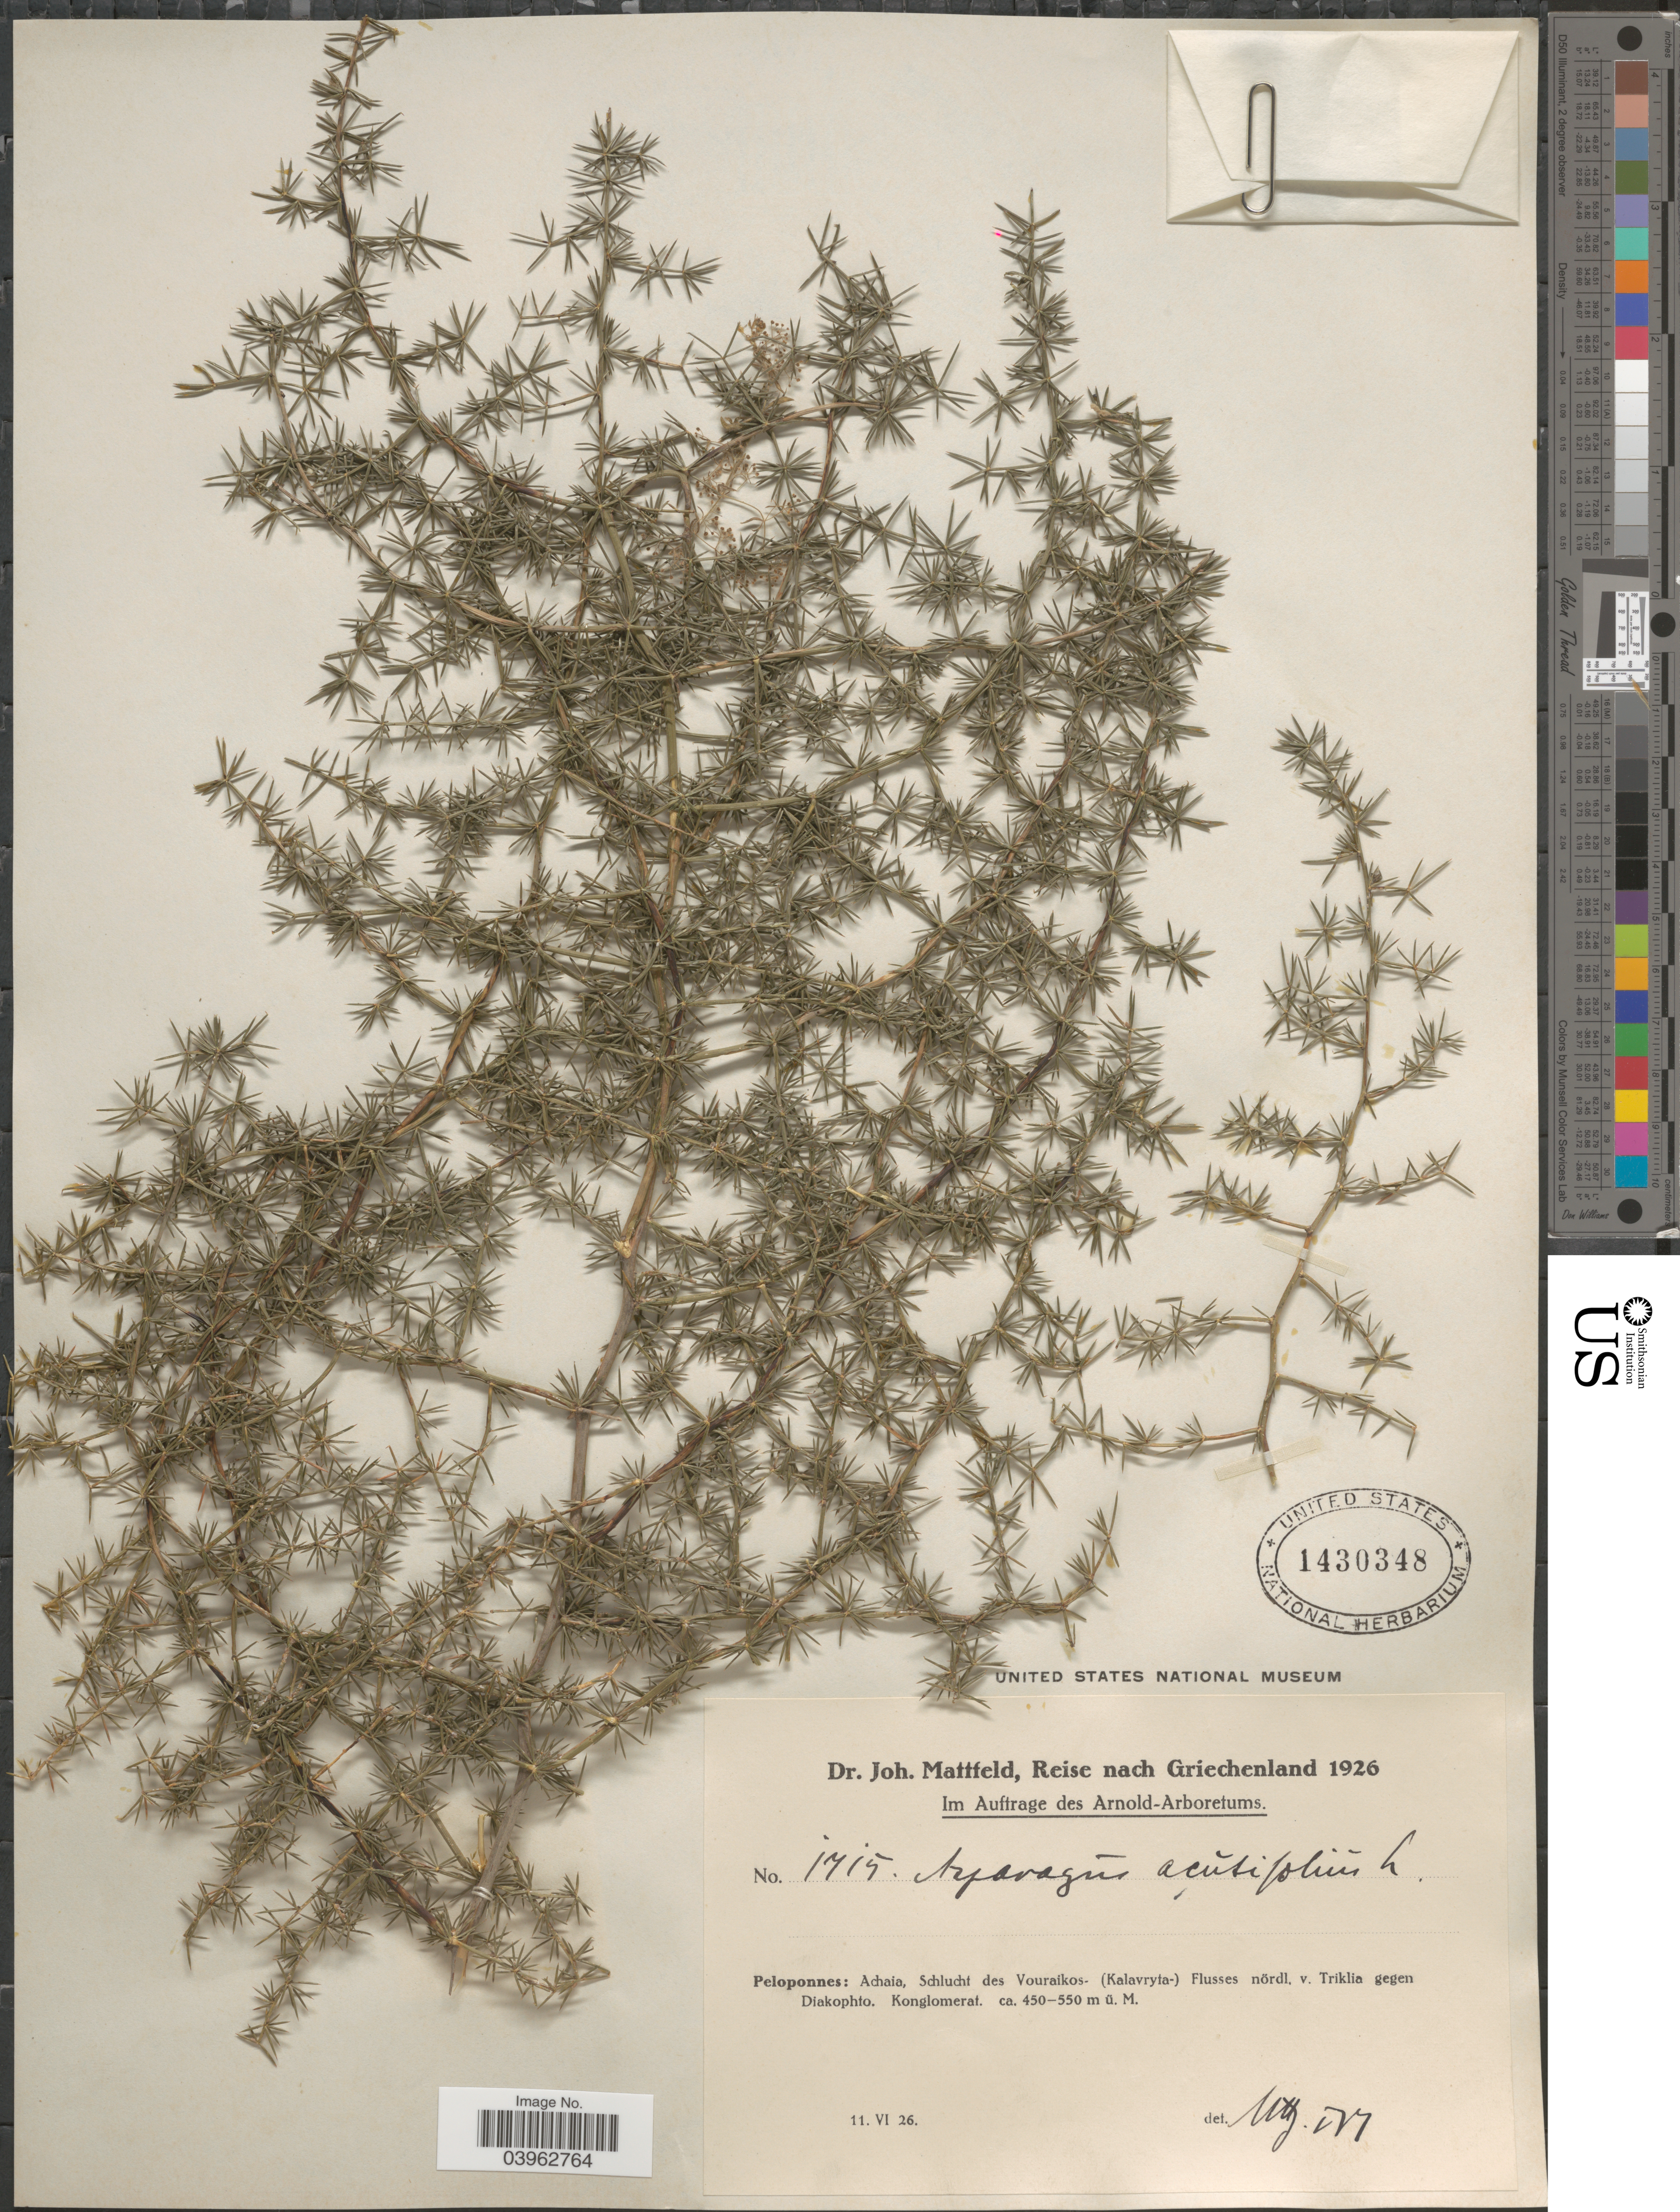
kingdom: Plantae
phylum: Tracheophyta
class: Liliopsida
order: Asparagales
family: Asparagaceae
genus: Asparagus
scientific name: Asparagus acutifolius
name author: L.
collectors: J. Mattfeld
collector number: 1715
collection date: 1926-06-11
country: Greece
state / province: Peloponnese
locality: Peloponnes: Achaia, Schlucht des Vouraikos- (Kalavryta-) Flusses nördl, v. Triklia gegen Diakophto. konglomerat.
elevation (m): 450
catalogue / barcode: US 1430348